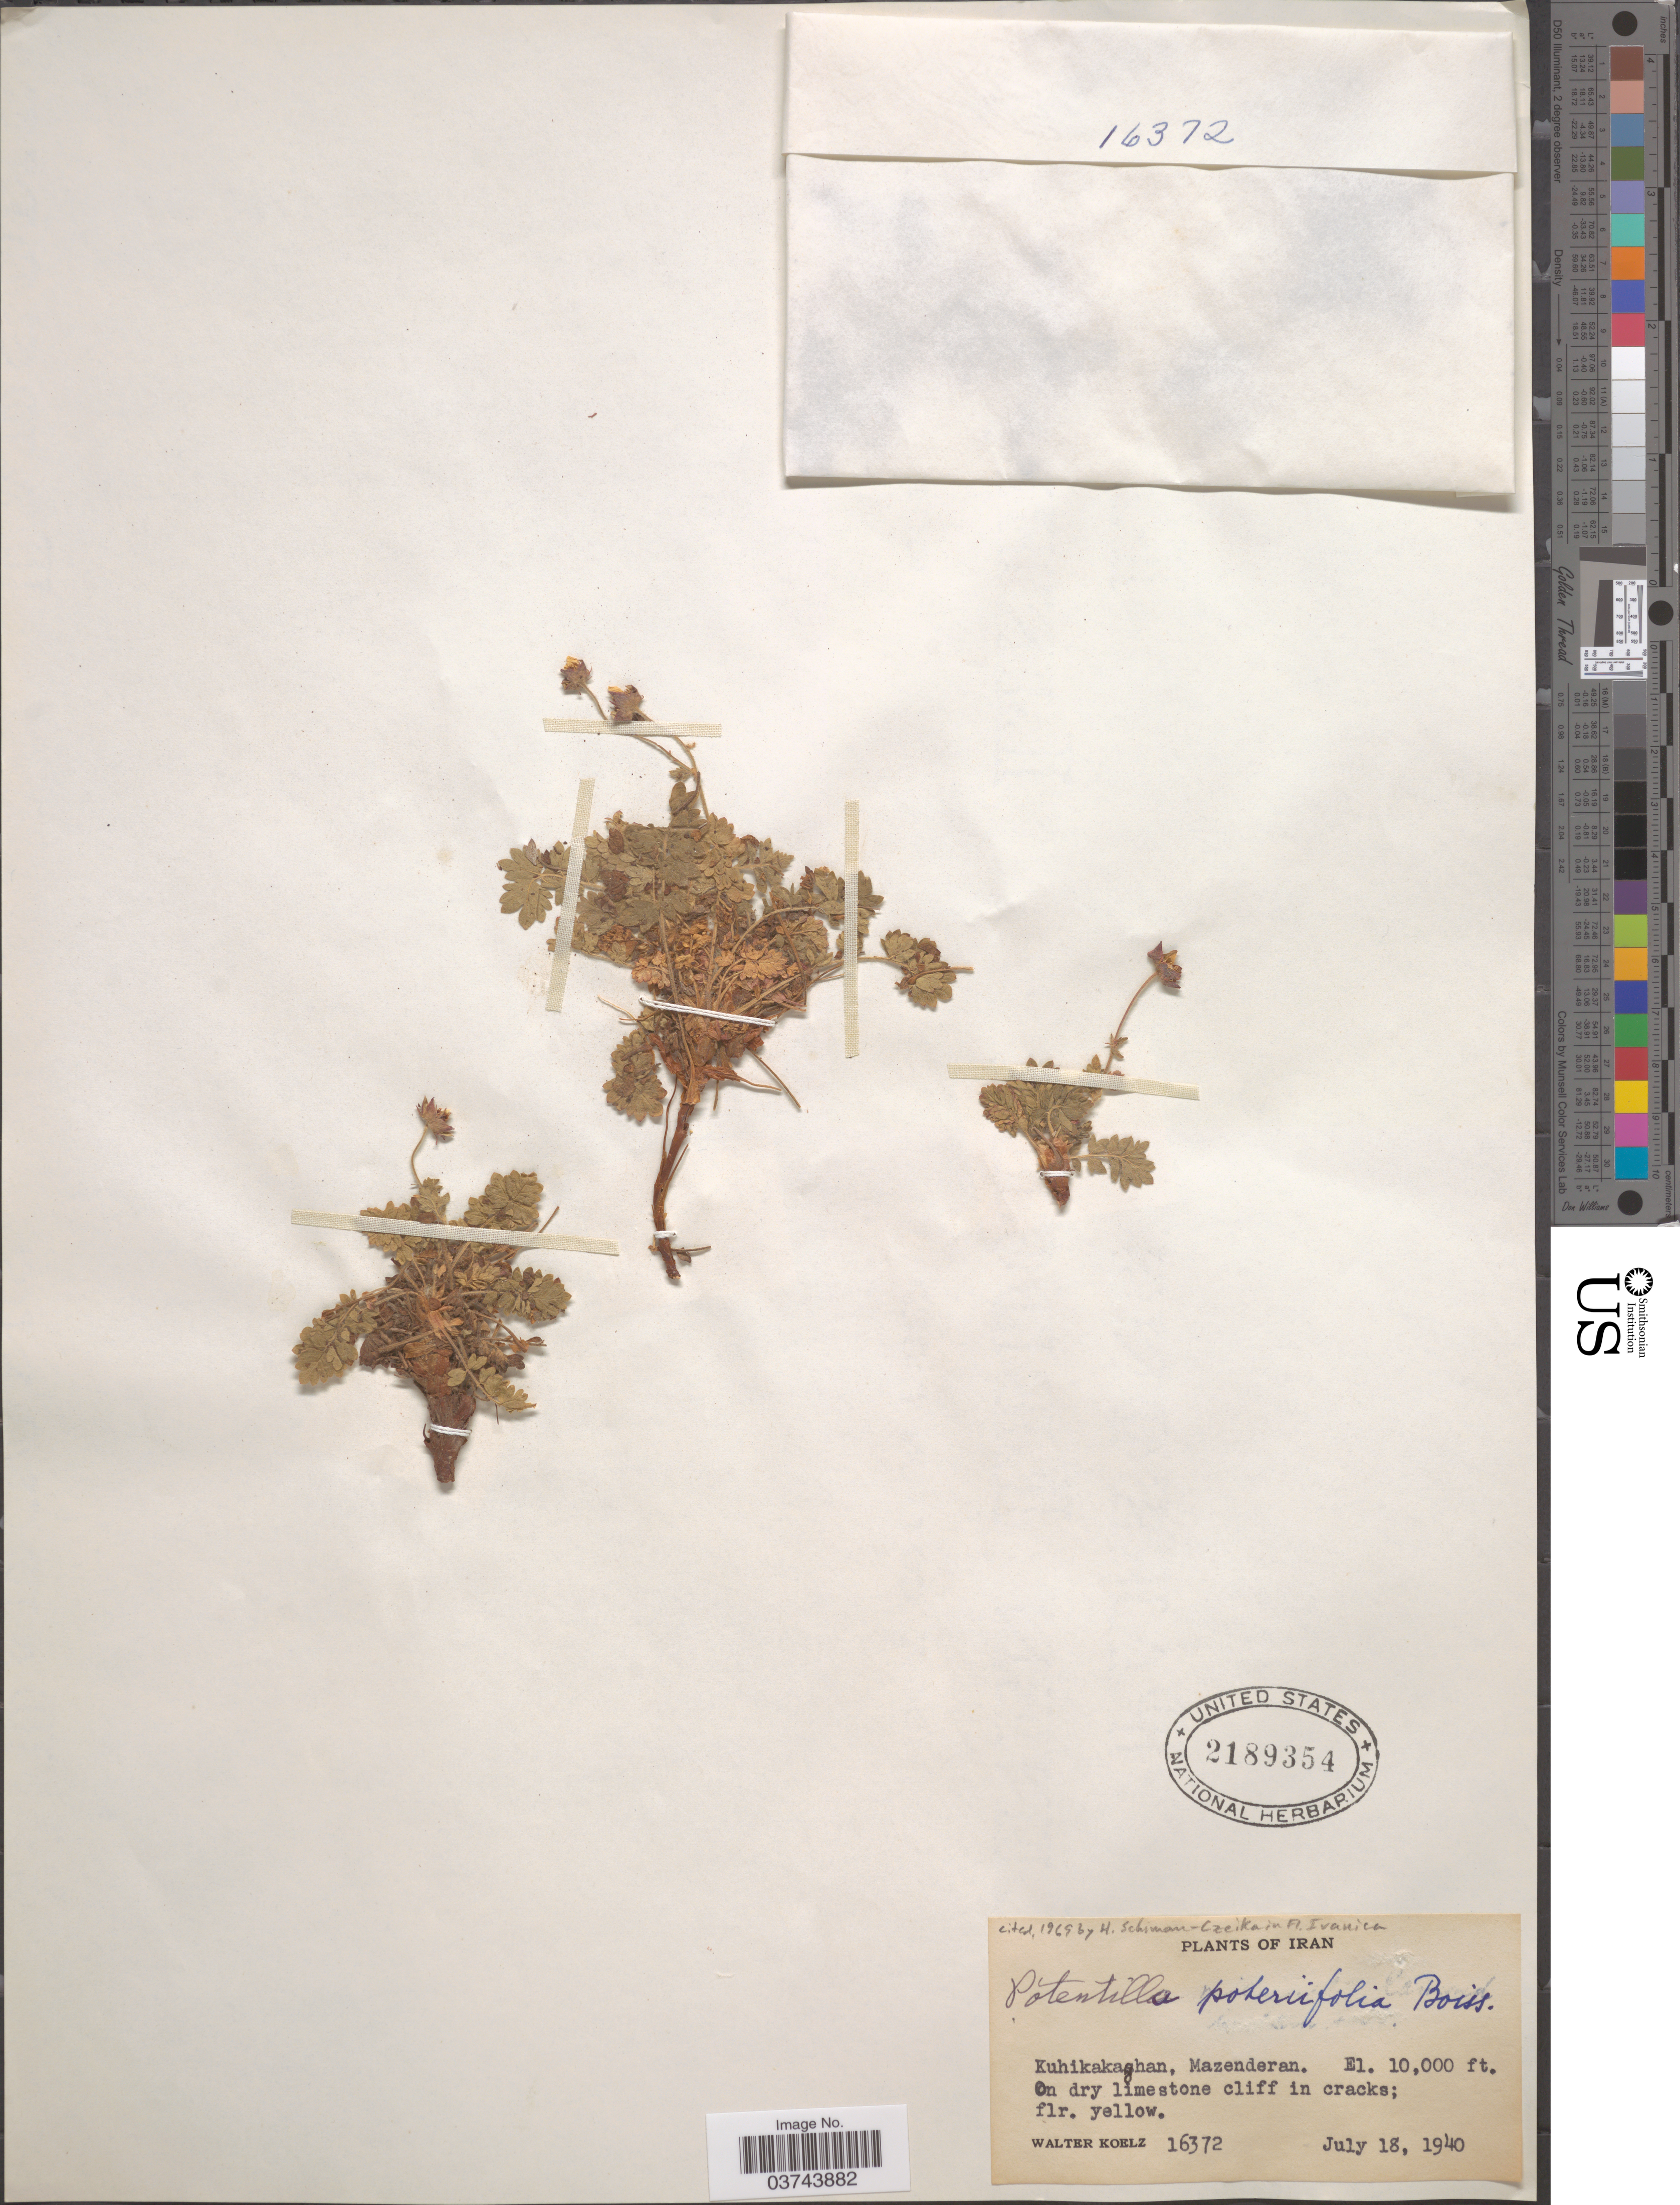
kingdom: Plantae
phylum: Tracheophyta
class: Magnoliopsida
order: Rosales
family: Rosaceae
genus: Potentilla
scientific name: Potentilla poteriifolia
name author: Boiss.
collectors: W. N. Koelz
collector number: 16372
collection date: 1940-07-18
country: Iran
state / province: Mazandaran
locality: Kuhikakaghan, Mazenderan.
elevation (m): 3048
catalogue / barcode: US 2189354